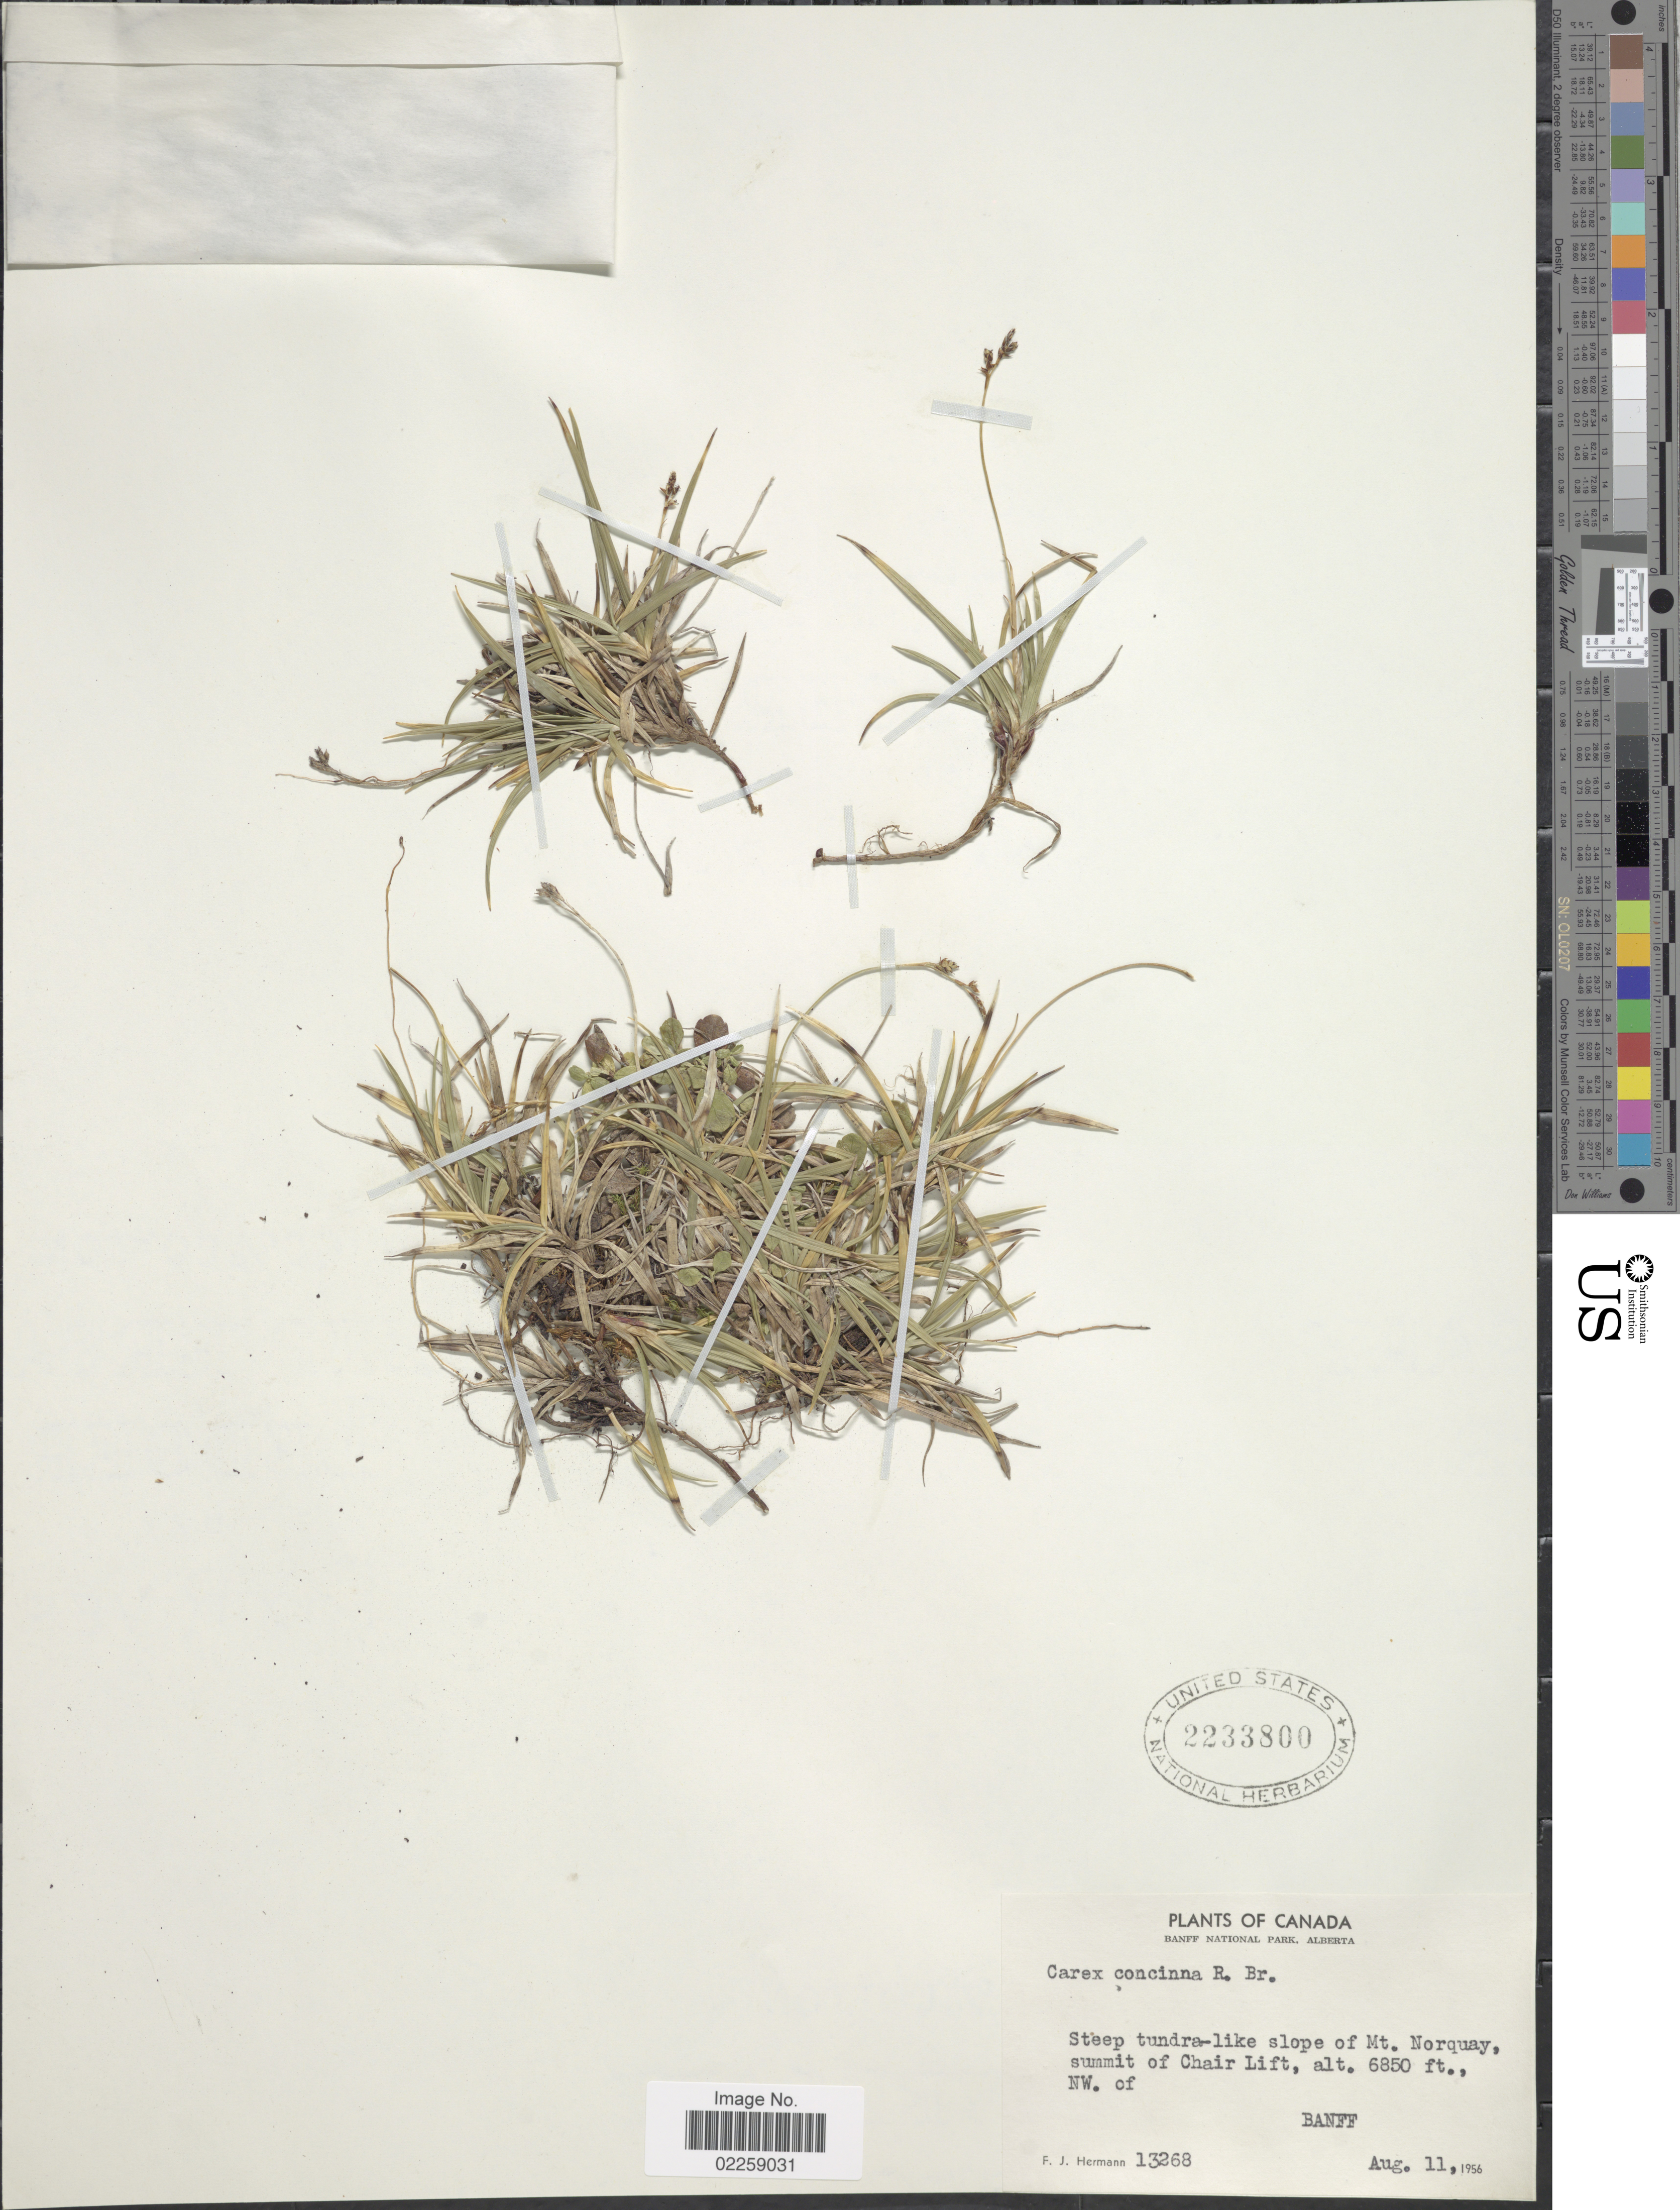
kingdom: Plantae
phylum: Tracheophyta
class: Liliopsida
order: Poales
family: Cyperaceae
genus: Carex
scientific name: Carex concinna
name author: R. Br.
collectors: F. J. Hermann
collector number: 13268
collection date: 1956-08-11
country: Canada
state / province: Alberta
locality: Banff National Park, Alberta. Steep tundra- like slope of Mt. Norquay, summit of Chair Lift, NW. of Banff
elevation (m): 2088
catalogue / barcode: US 2233800